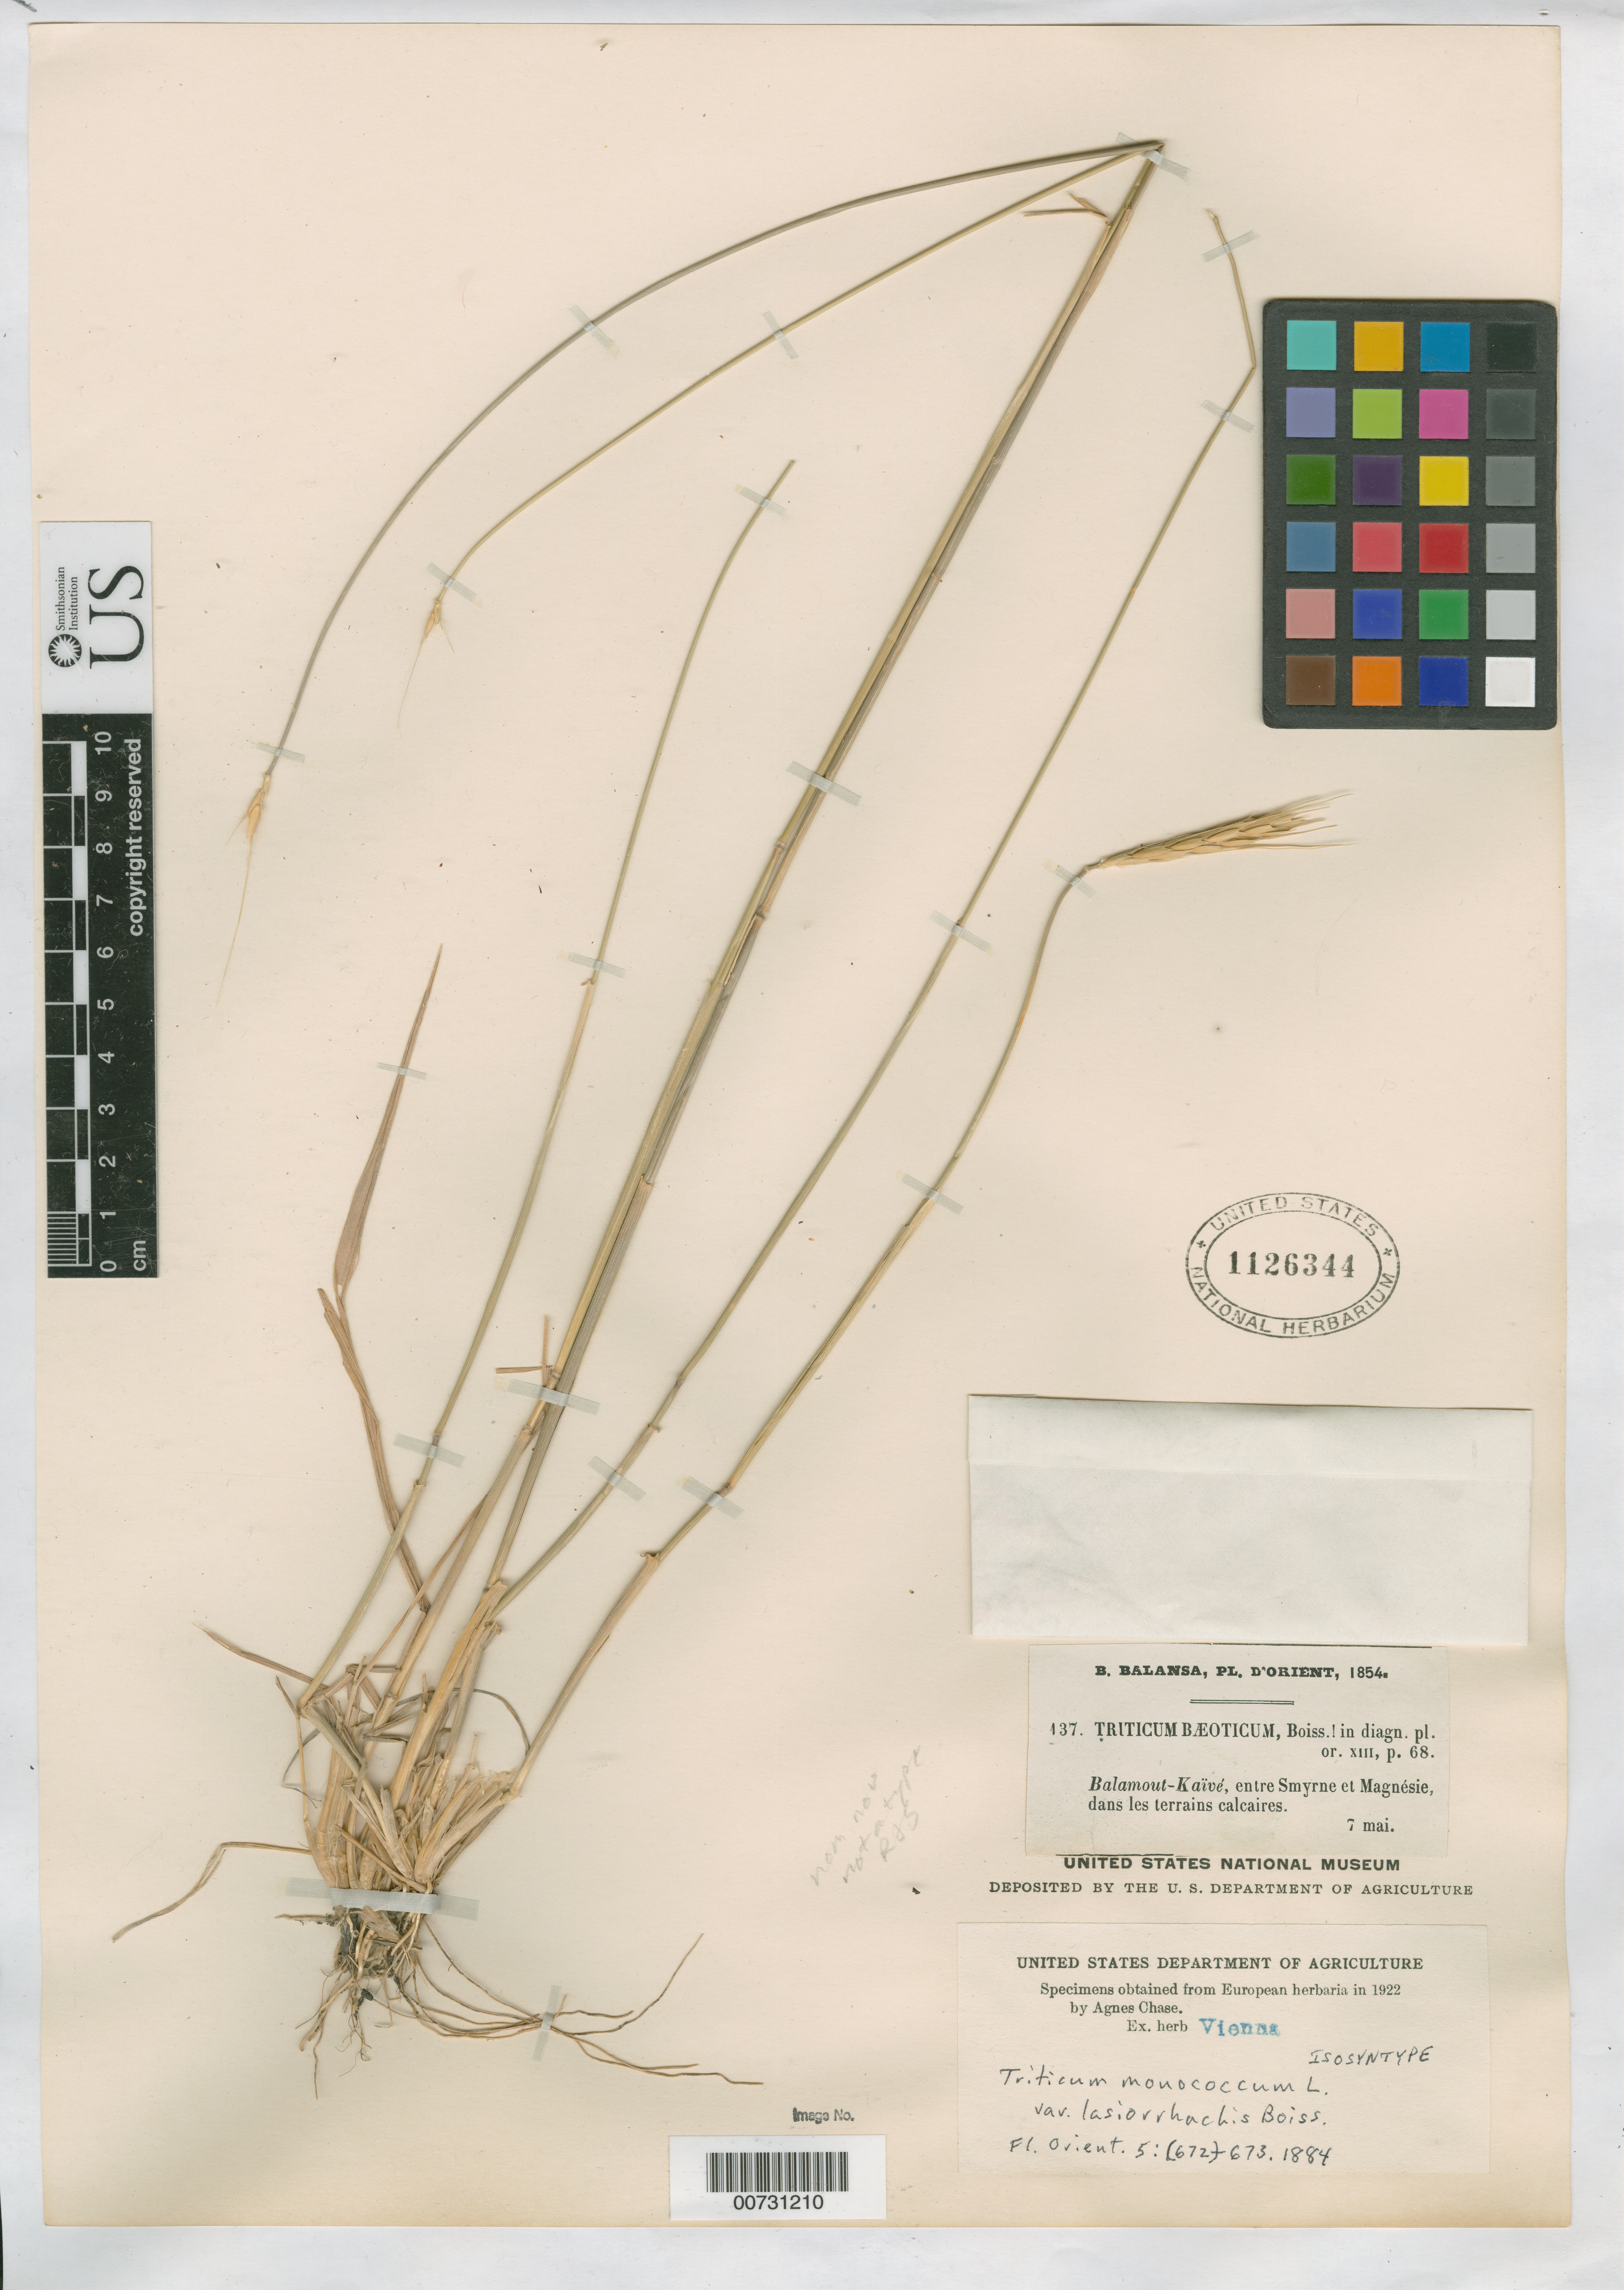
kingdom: Plantae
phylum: Tracheophyta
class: Liliopsida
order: Poales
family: Poaceae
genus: Triticum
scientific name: Triticum monococcum var. lasiorrhachis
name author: Boiss.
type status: Isosyntype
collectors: B. Balansa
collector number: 137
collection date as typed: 07 May 1854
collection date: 1854-05-07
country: Turkey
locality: Balamout-Kaïvé, entre Smyrne et Magnésie, dans les terrains calcaires.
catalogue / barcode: US 1126344